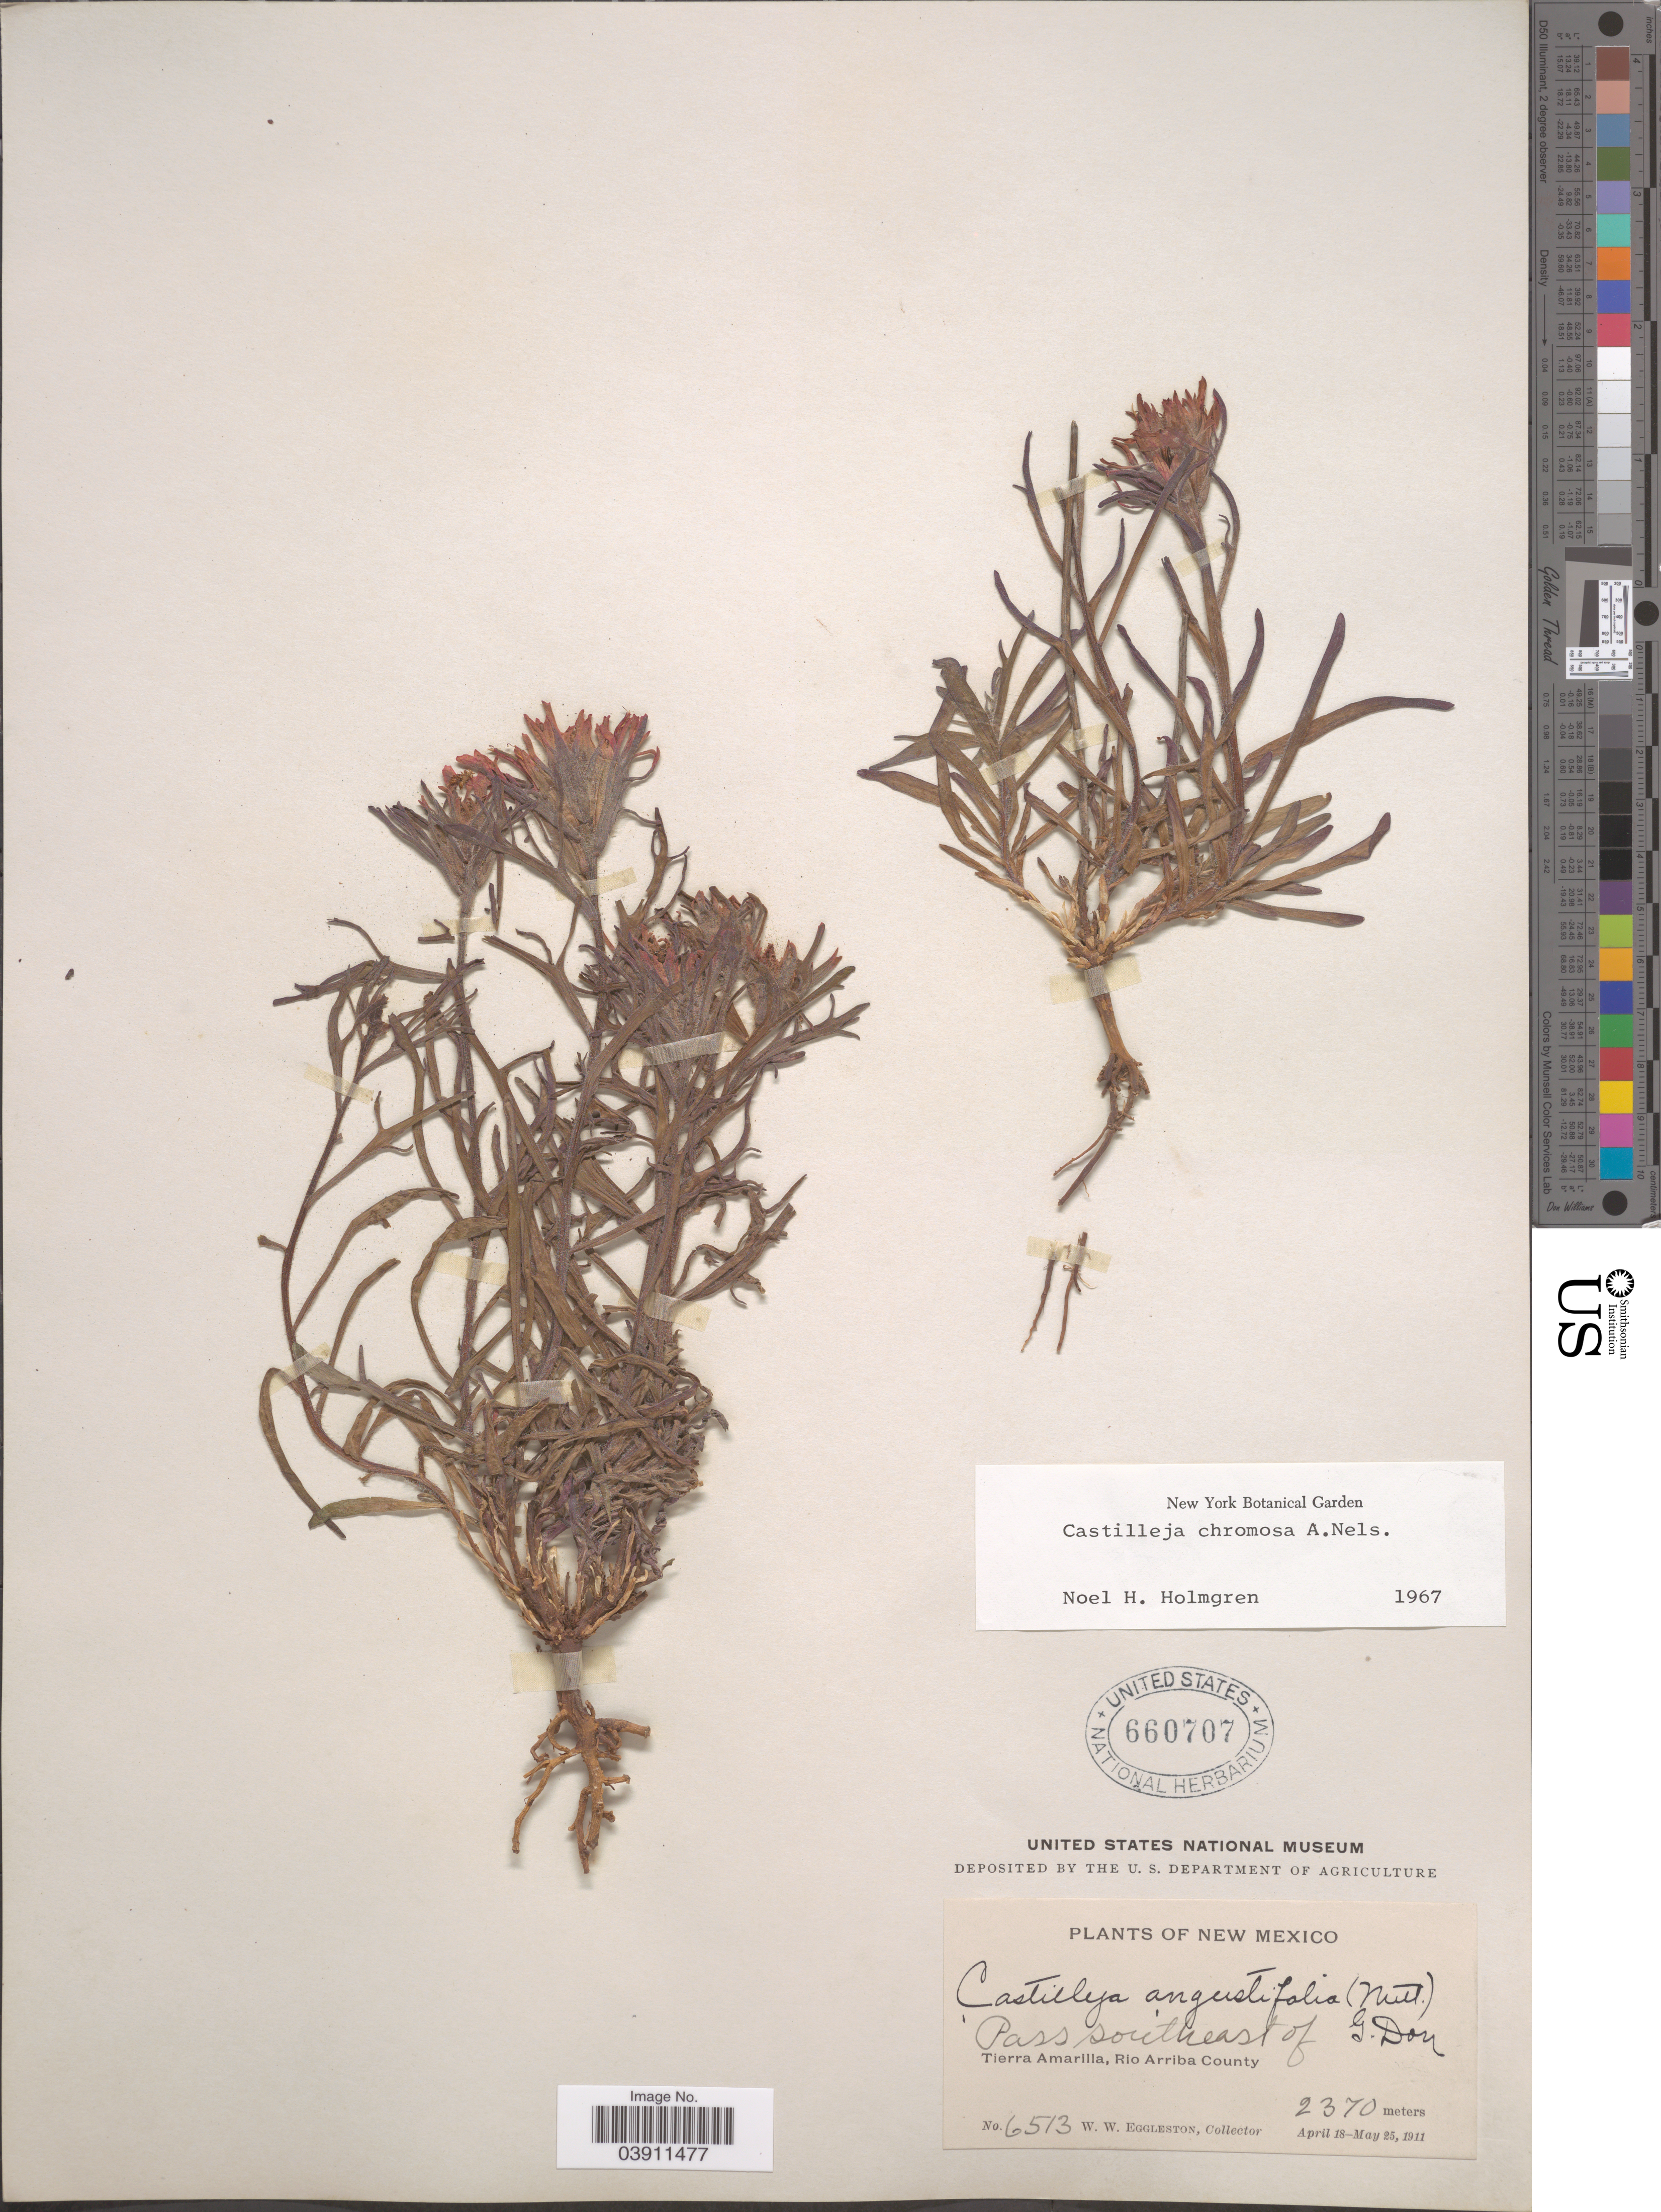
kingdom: Plantae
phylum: Tracheophyta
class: Magnoliopsida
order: Lamiales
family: Orobanchaceae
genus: Castilleja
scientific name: Castilleja chromosa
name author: A. Nelson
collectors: W. W. Eggleston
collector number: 6513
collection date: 1911-04-18/1911-05-25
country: United States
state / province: New Mexico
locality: Pass southeast of Tierra Amarilla, Rio Arriba County.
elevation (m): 2370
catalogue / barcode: US 660707